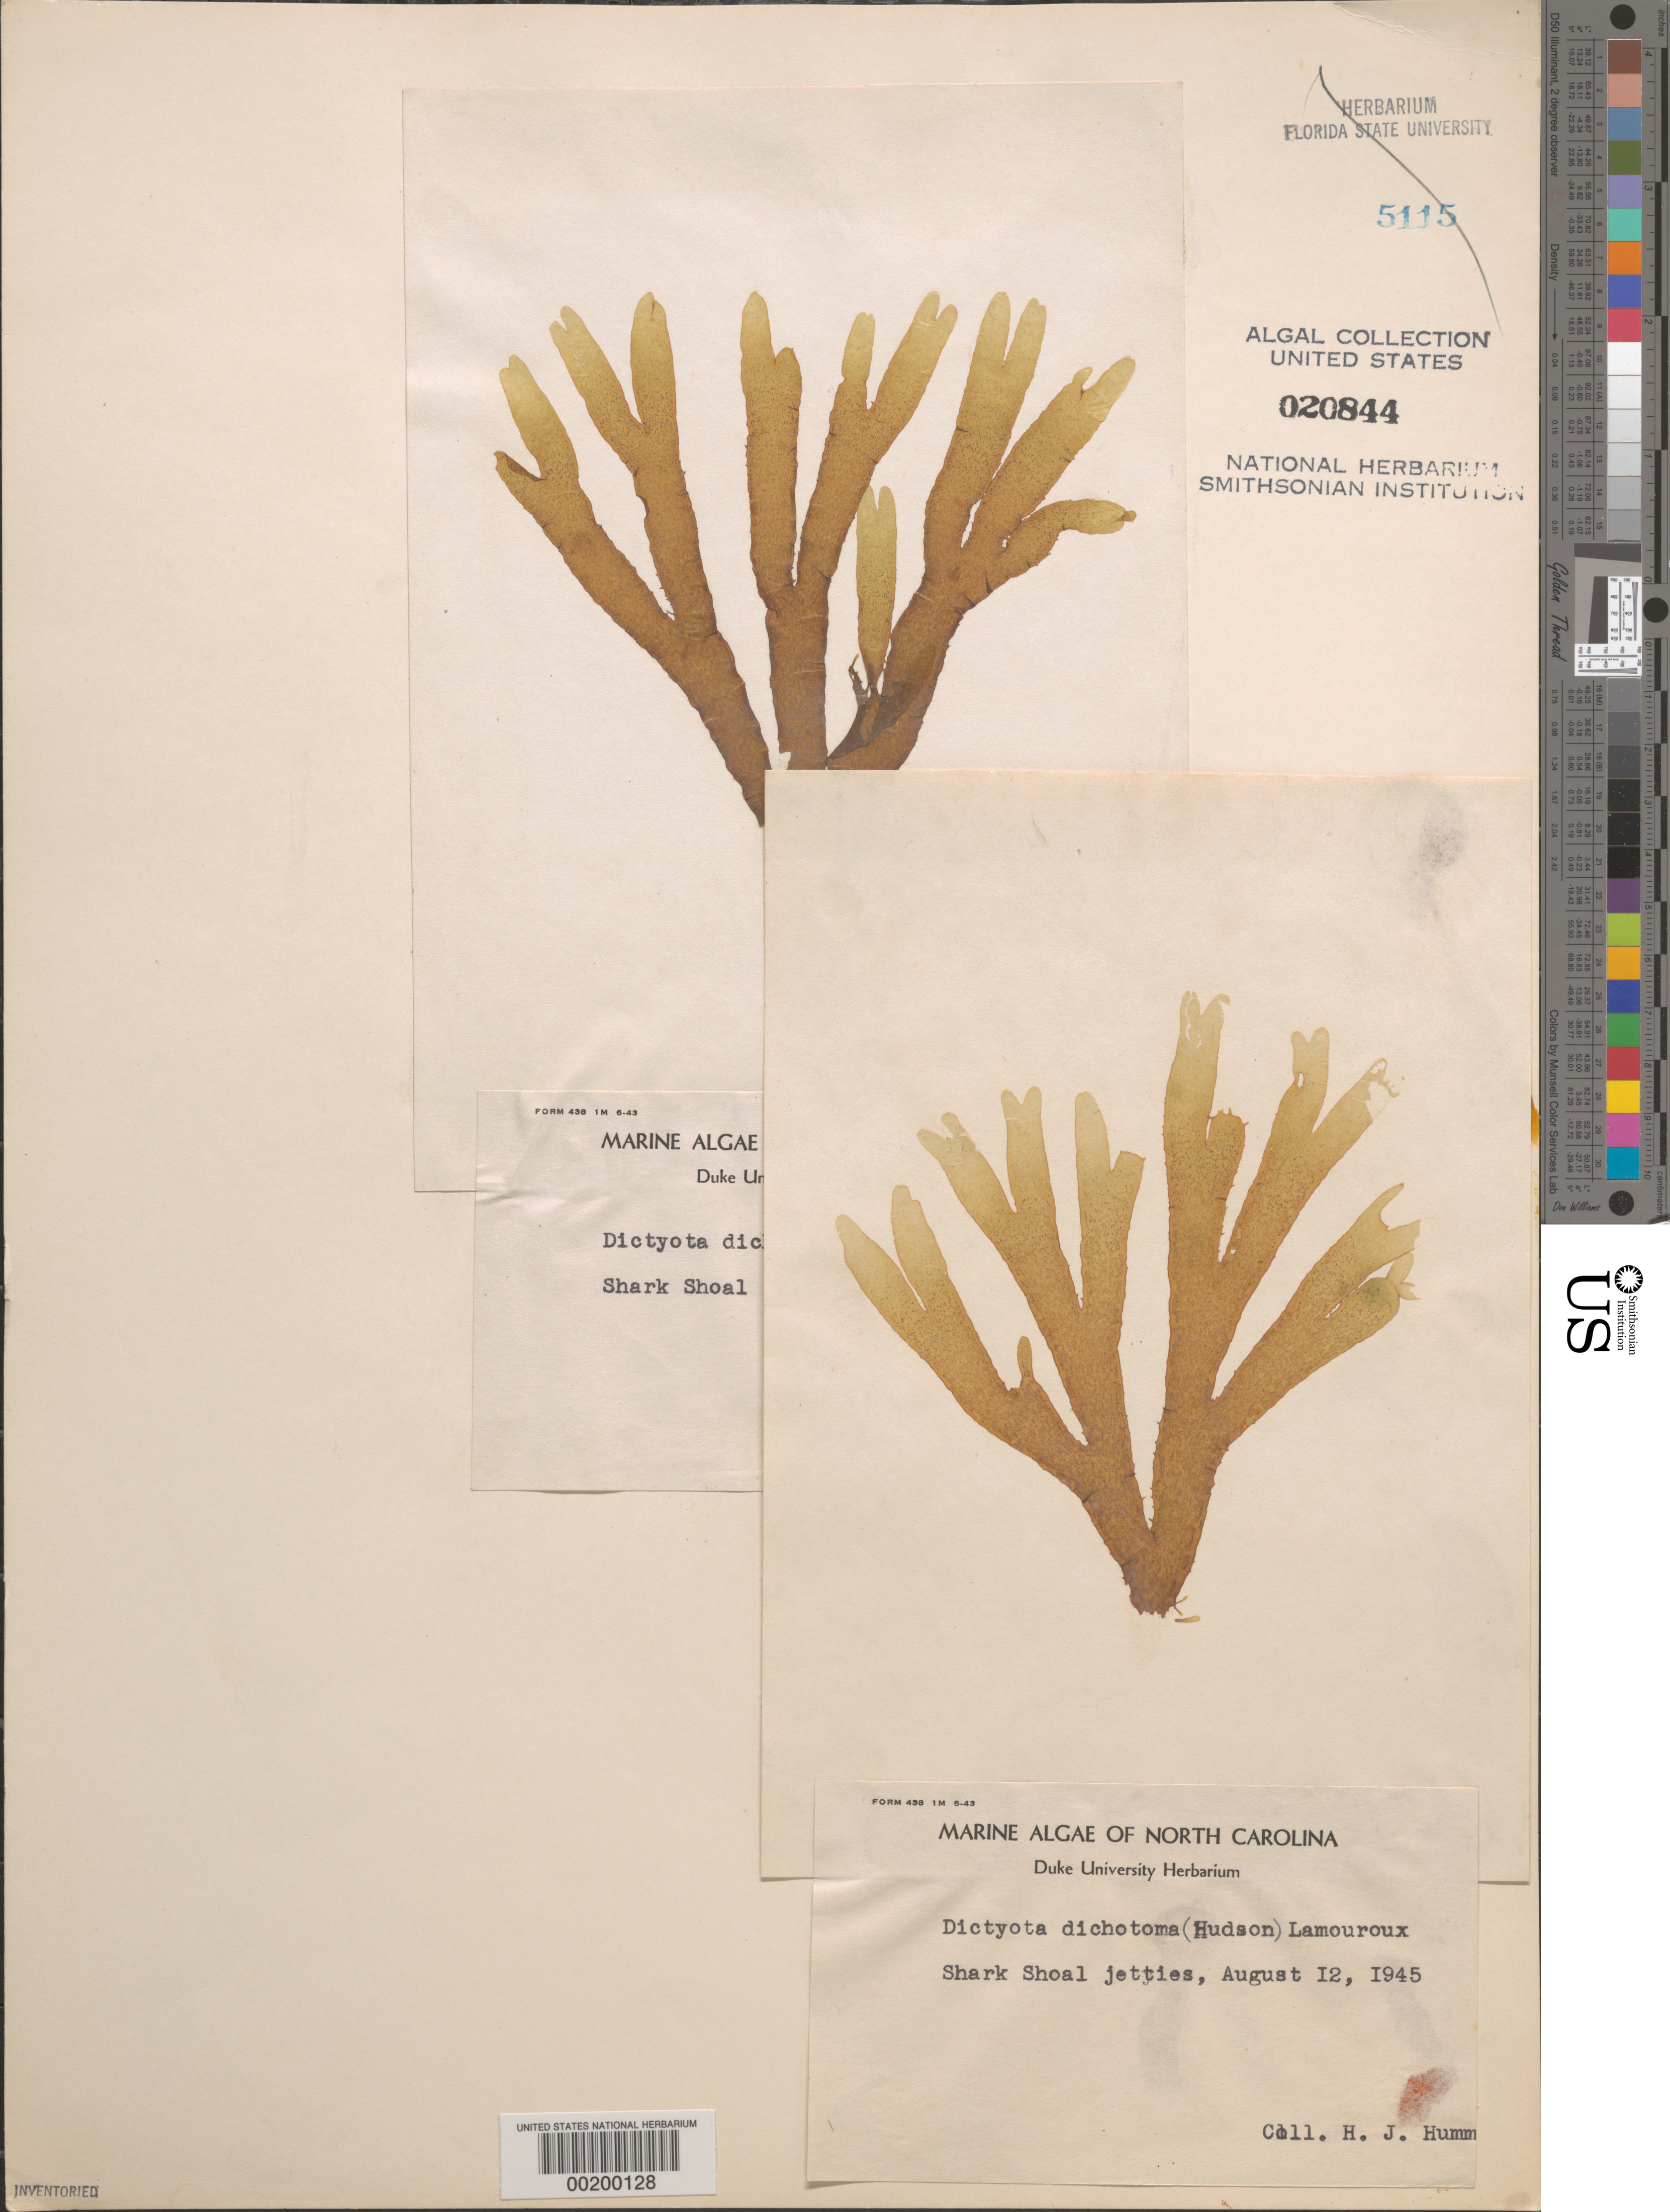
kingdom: Chromista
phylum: Ochrophyta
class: Phaeophyceae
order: Dictyotales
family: Dictyotaceae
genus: Dictyota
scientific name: Dictyota dichotoma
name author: (Huds.) J.V.Lamouroux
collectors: H. J. Humm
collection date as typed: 12 Aug 1945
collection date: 1945-08-12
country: United States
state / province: North Carolina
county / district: Carteret County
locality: Beaufort, Shark Shoal jetties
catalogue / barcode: US 20844